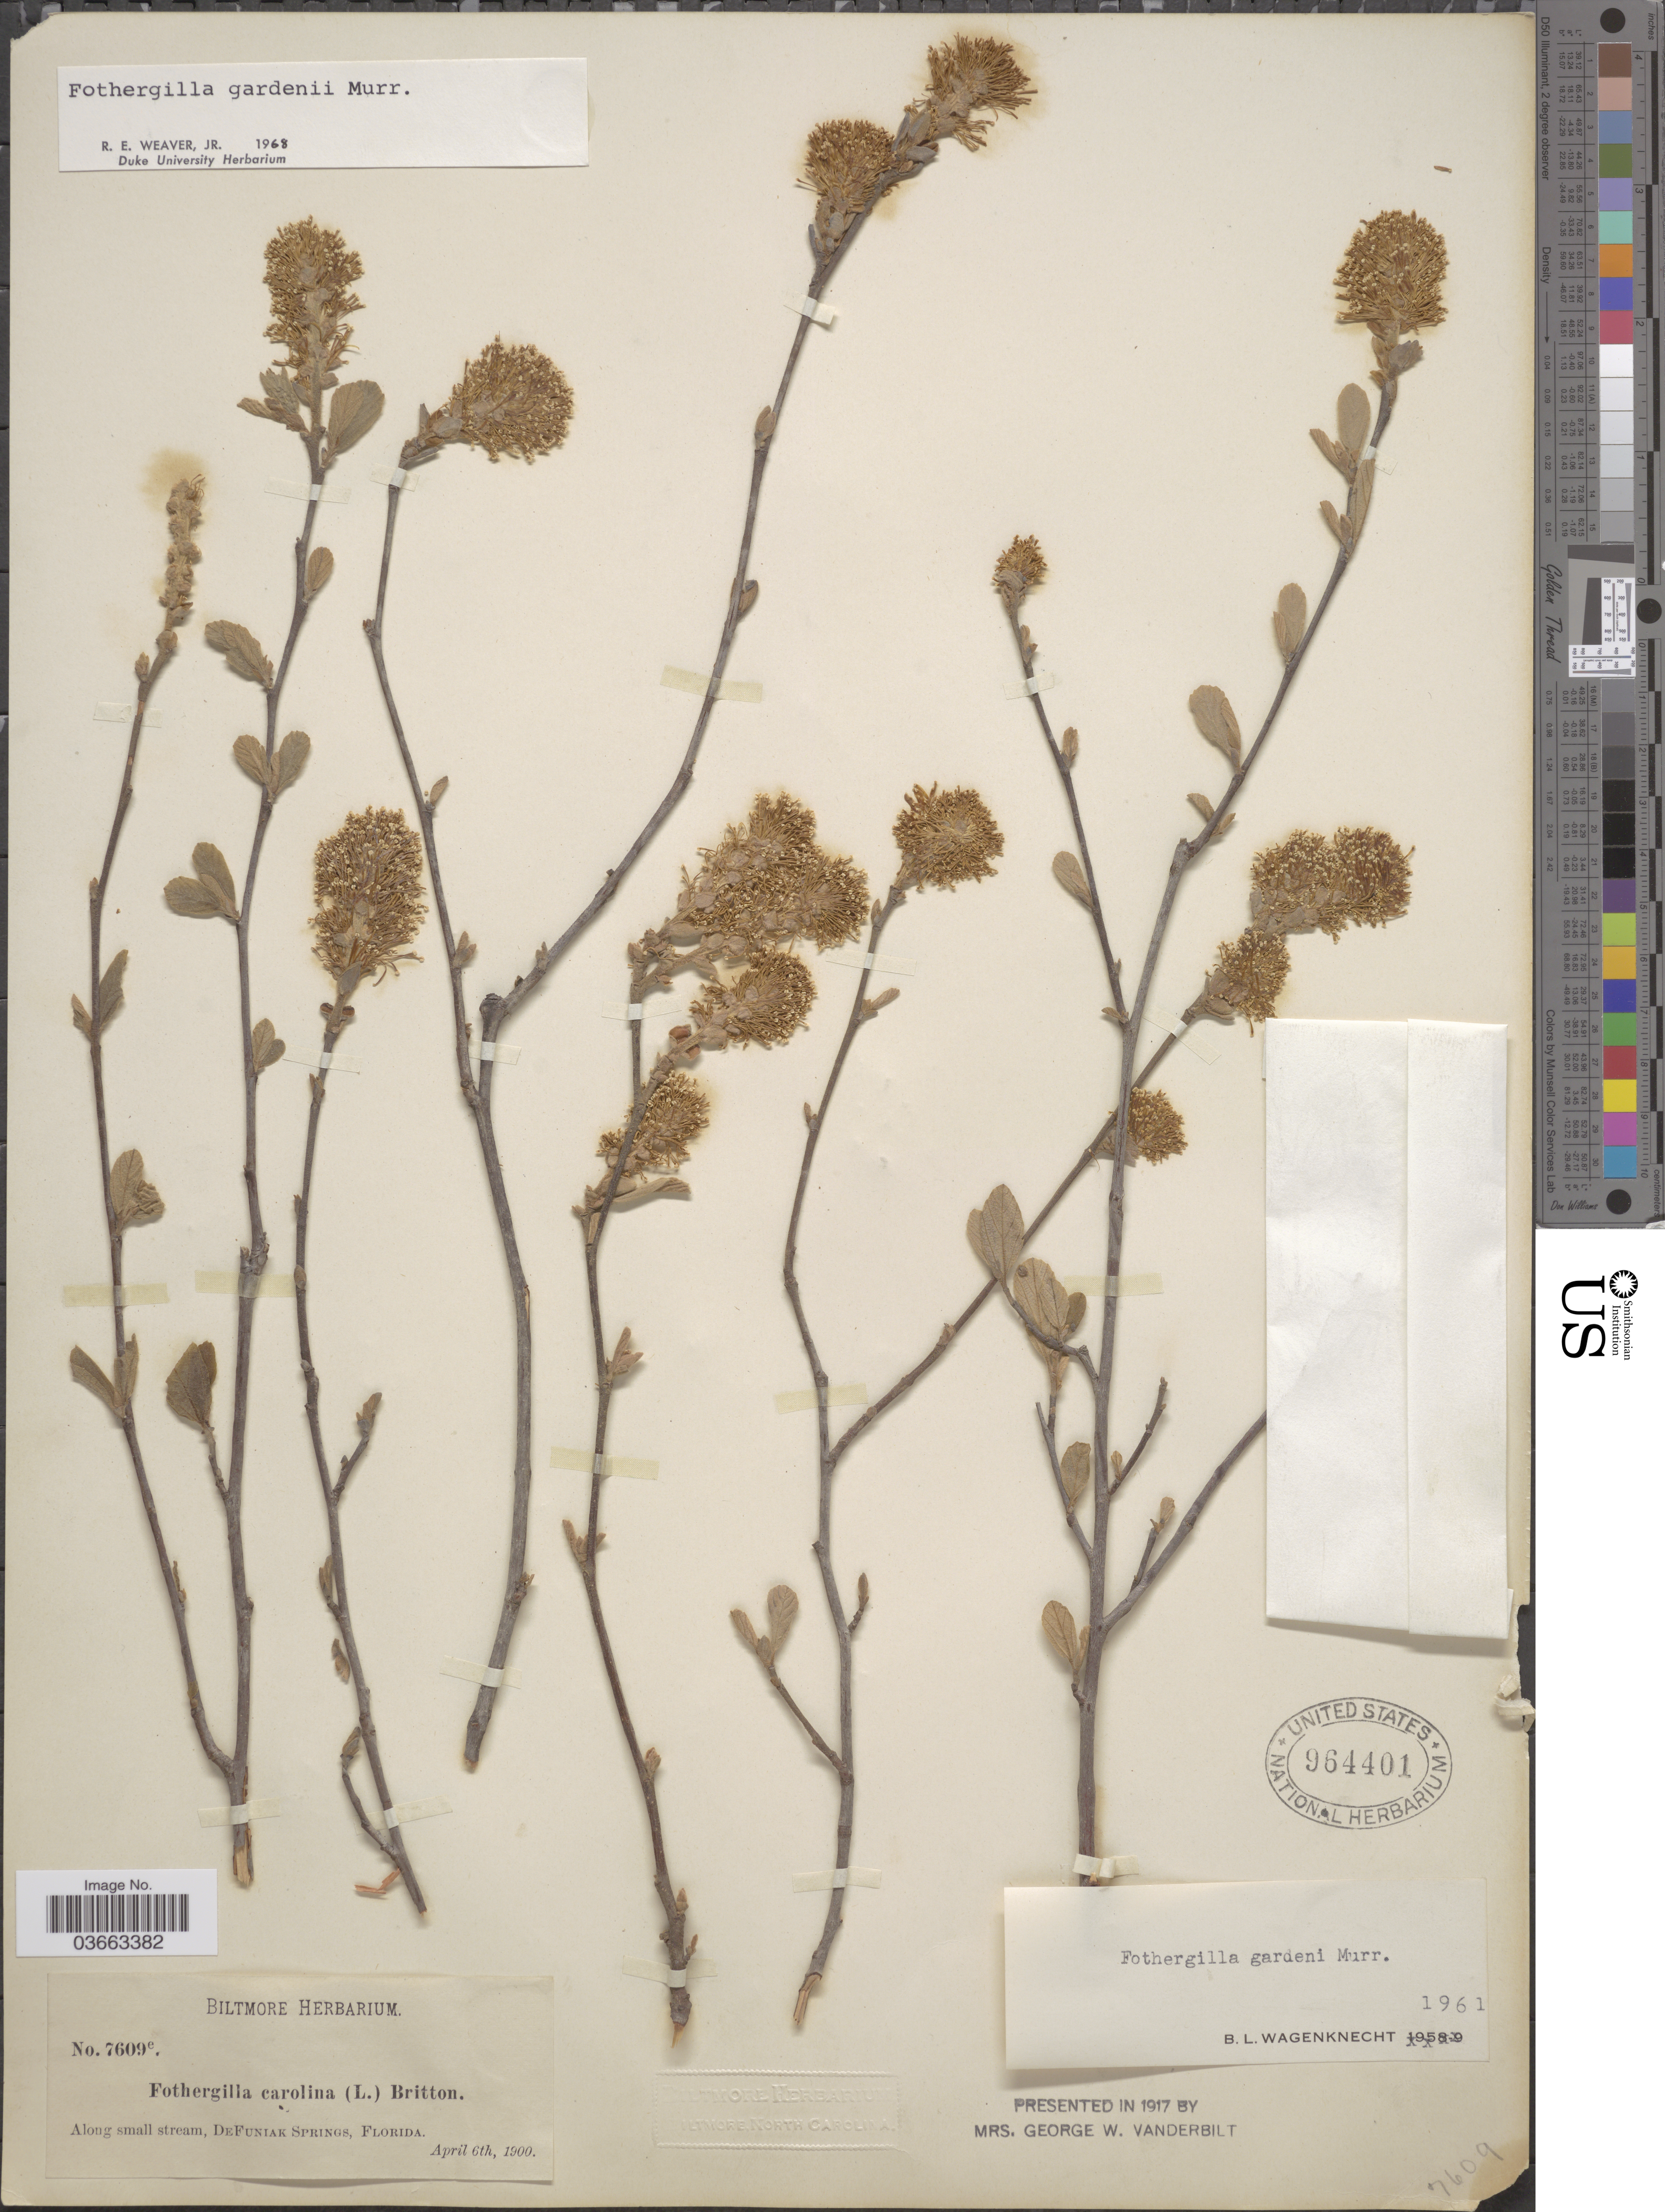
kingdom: Plantae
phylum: Tracheophyta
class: Magnoliopsida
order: Saxifragales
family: Hamamelidaceae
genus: Fothergilla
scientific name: Fothergilla gardenii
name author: L.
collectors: ex herb. Biltmore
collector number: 7609e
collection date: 1900-04-06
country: United States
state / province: Florida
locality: DeFuniak Springs.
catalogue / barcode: US 964401